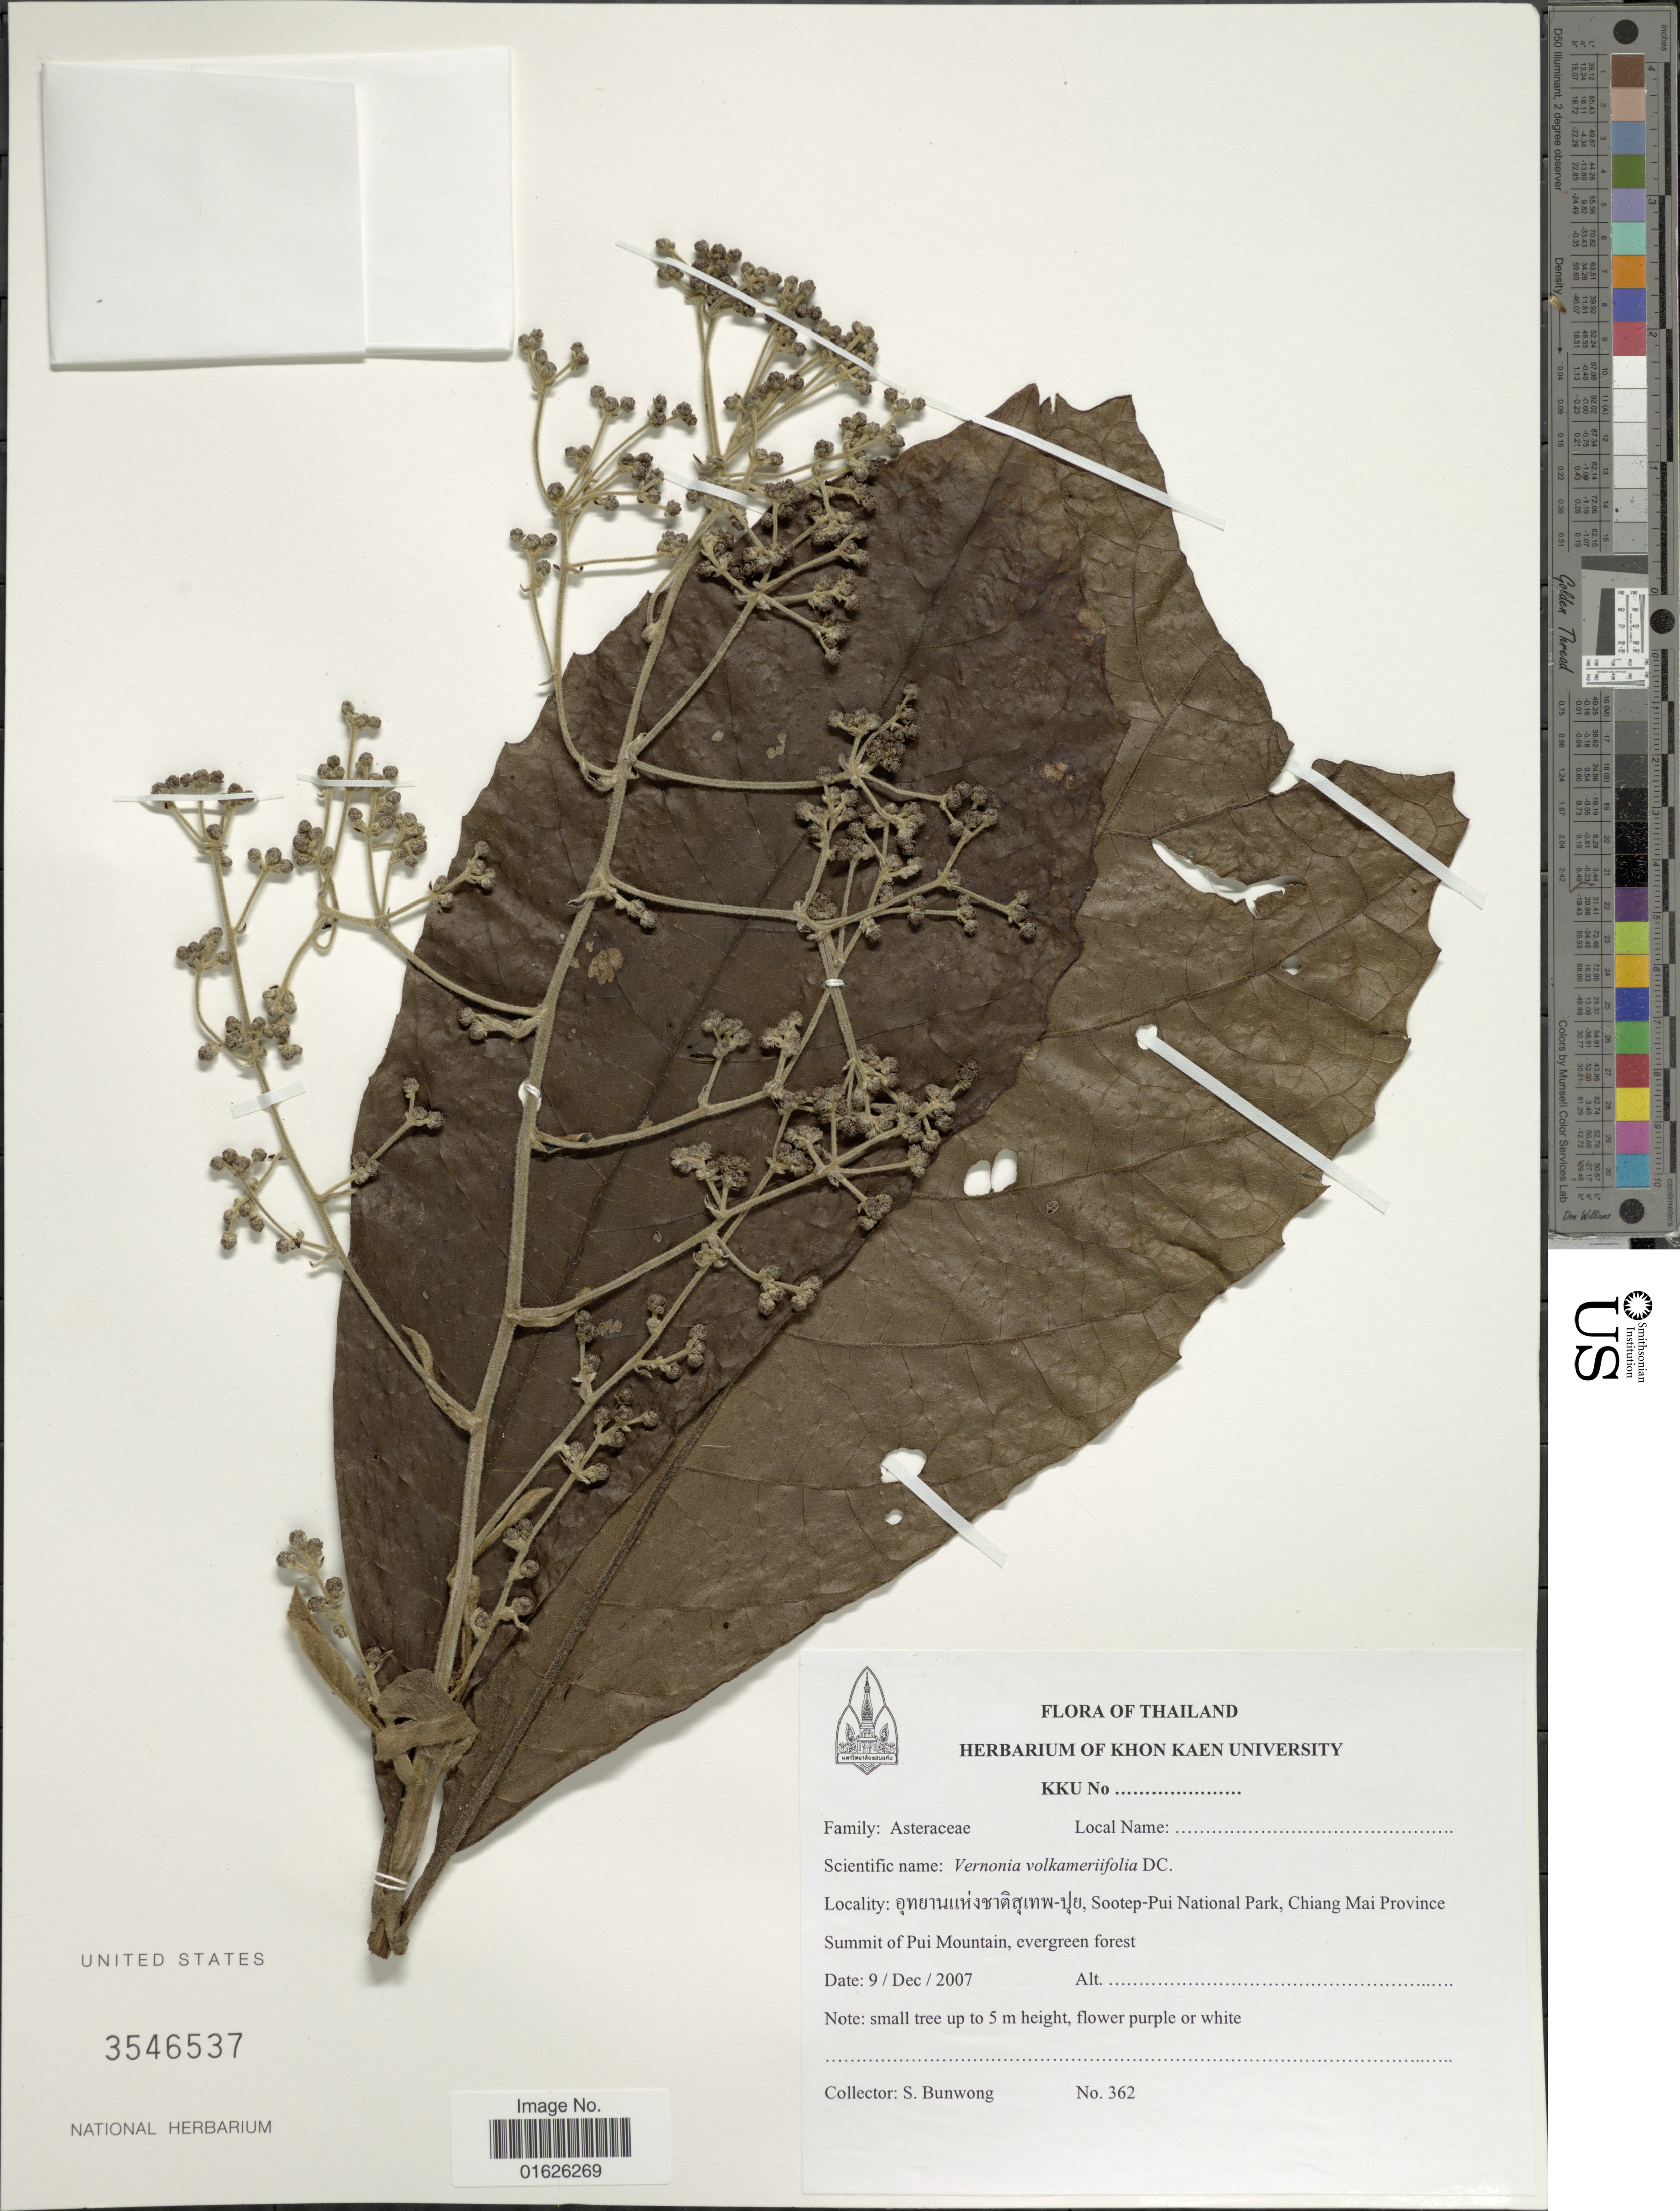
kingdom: Plantae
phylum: Tracheophyta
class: Magnoliopsida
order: Asterales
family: Asteraceae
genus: Monosis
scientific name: Monosis volkameriifolia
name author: (DC.) H. Rob. & Skvarla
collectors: S. Bunwong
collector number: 362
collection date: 2007-12-09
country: Thailand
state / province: Chiang Mai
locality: X, Sootep - Pui National Park, Chiang Mai Province, Summit of Pui Mountain, evergreen forest.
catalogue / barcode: US 3546537